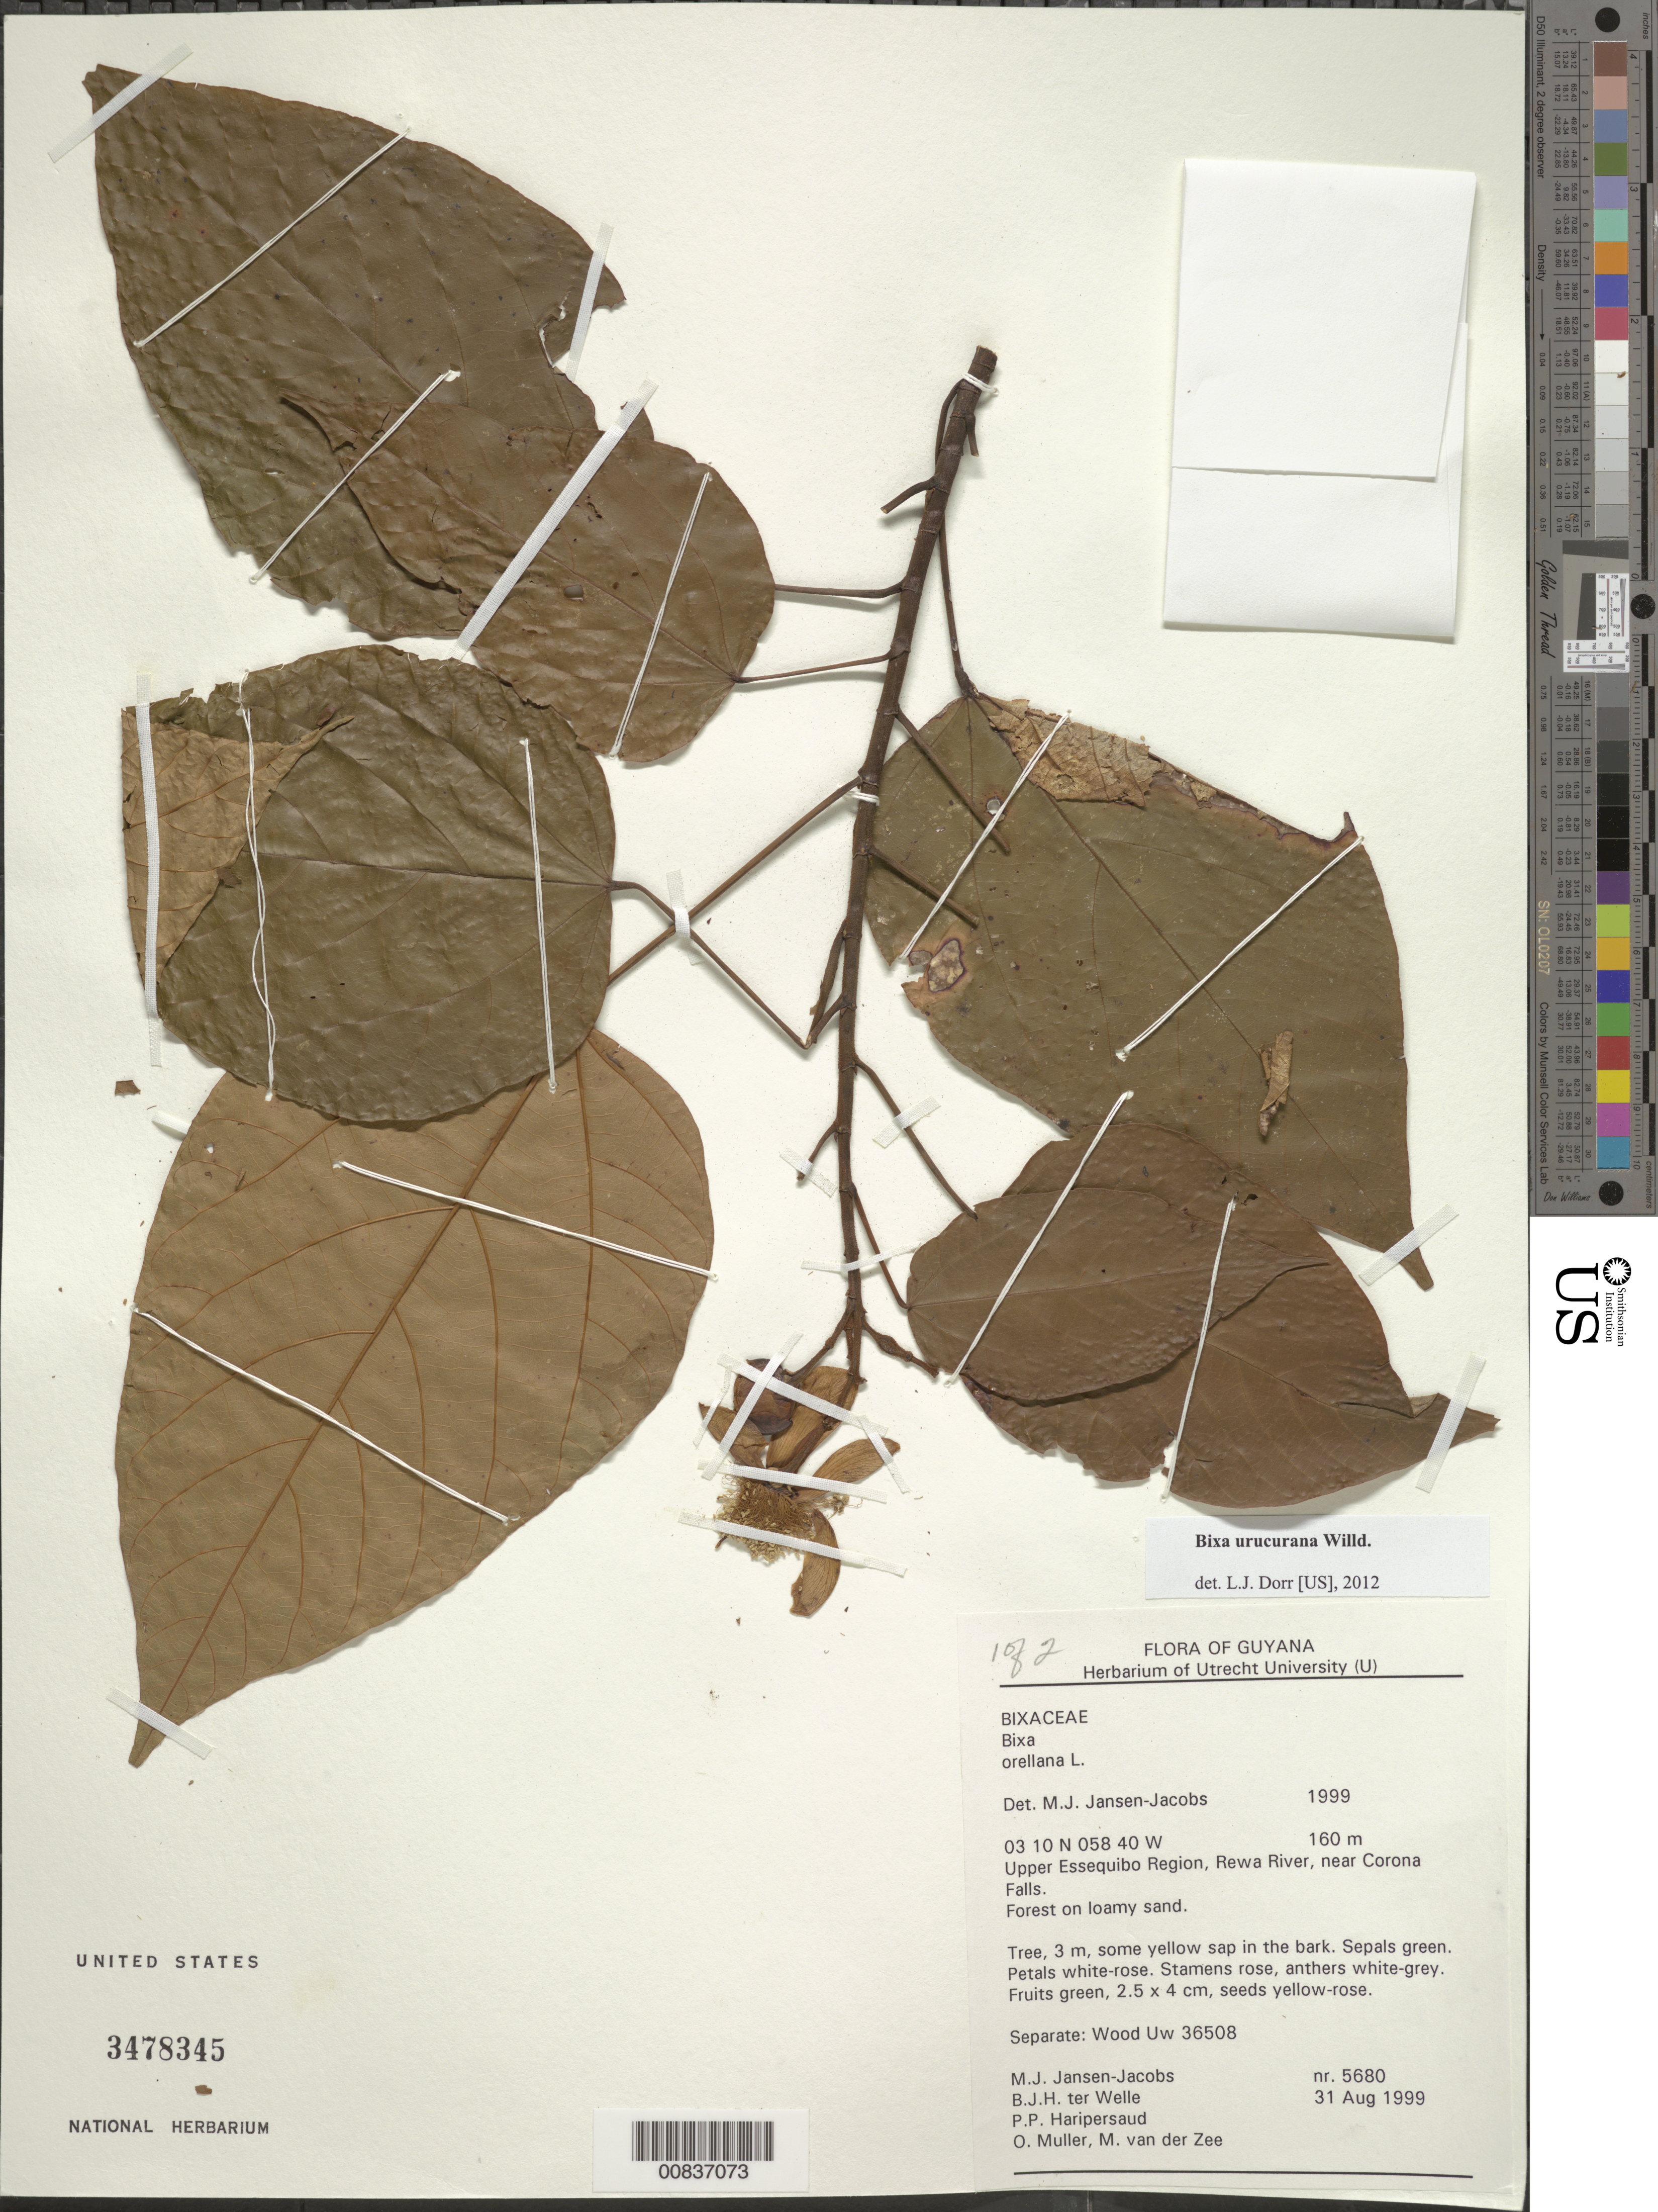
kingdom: Plantae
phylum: Tracheophyta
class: Magnoliopsida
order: Malvales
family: Bixaceae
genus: Bixa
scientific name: Bixa orellana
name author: L.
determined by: Jansen-Jacobs, M. J., (U), Nationaal Herbarium Nederland, Utrecht University branch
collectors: M. J. Jansen-Jacobs, B. Welle, P. Haripersaud, O. Muller & M. van der Zee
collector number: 5680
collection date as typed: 31-Aug-99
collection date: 1999-08-31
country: Guyana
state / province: U. Takutu-U. Essequibo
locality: Rewa River, near Corona Falls, Upper Essequibo Region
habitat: Forest on loamy sand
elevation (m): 160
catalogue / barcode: US 3478345